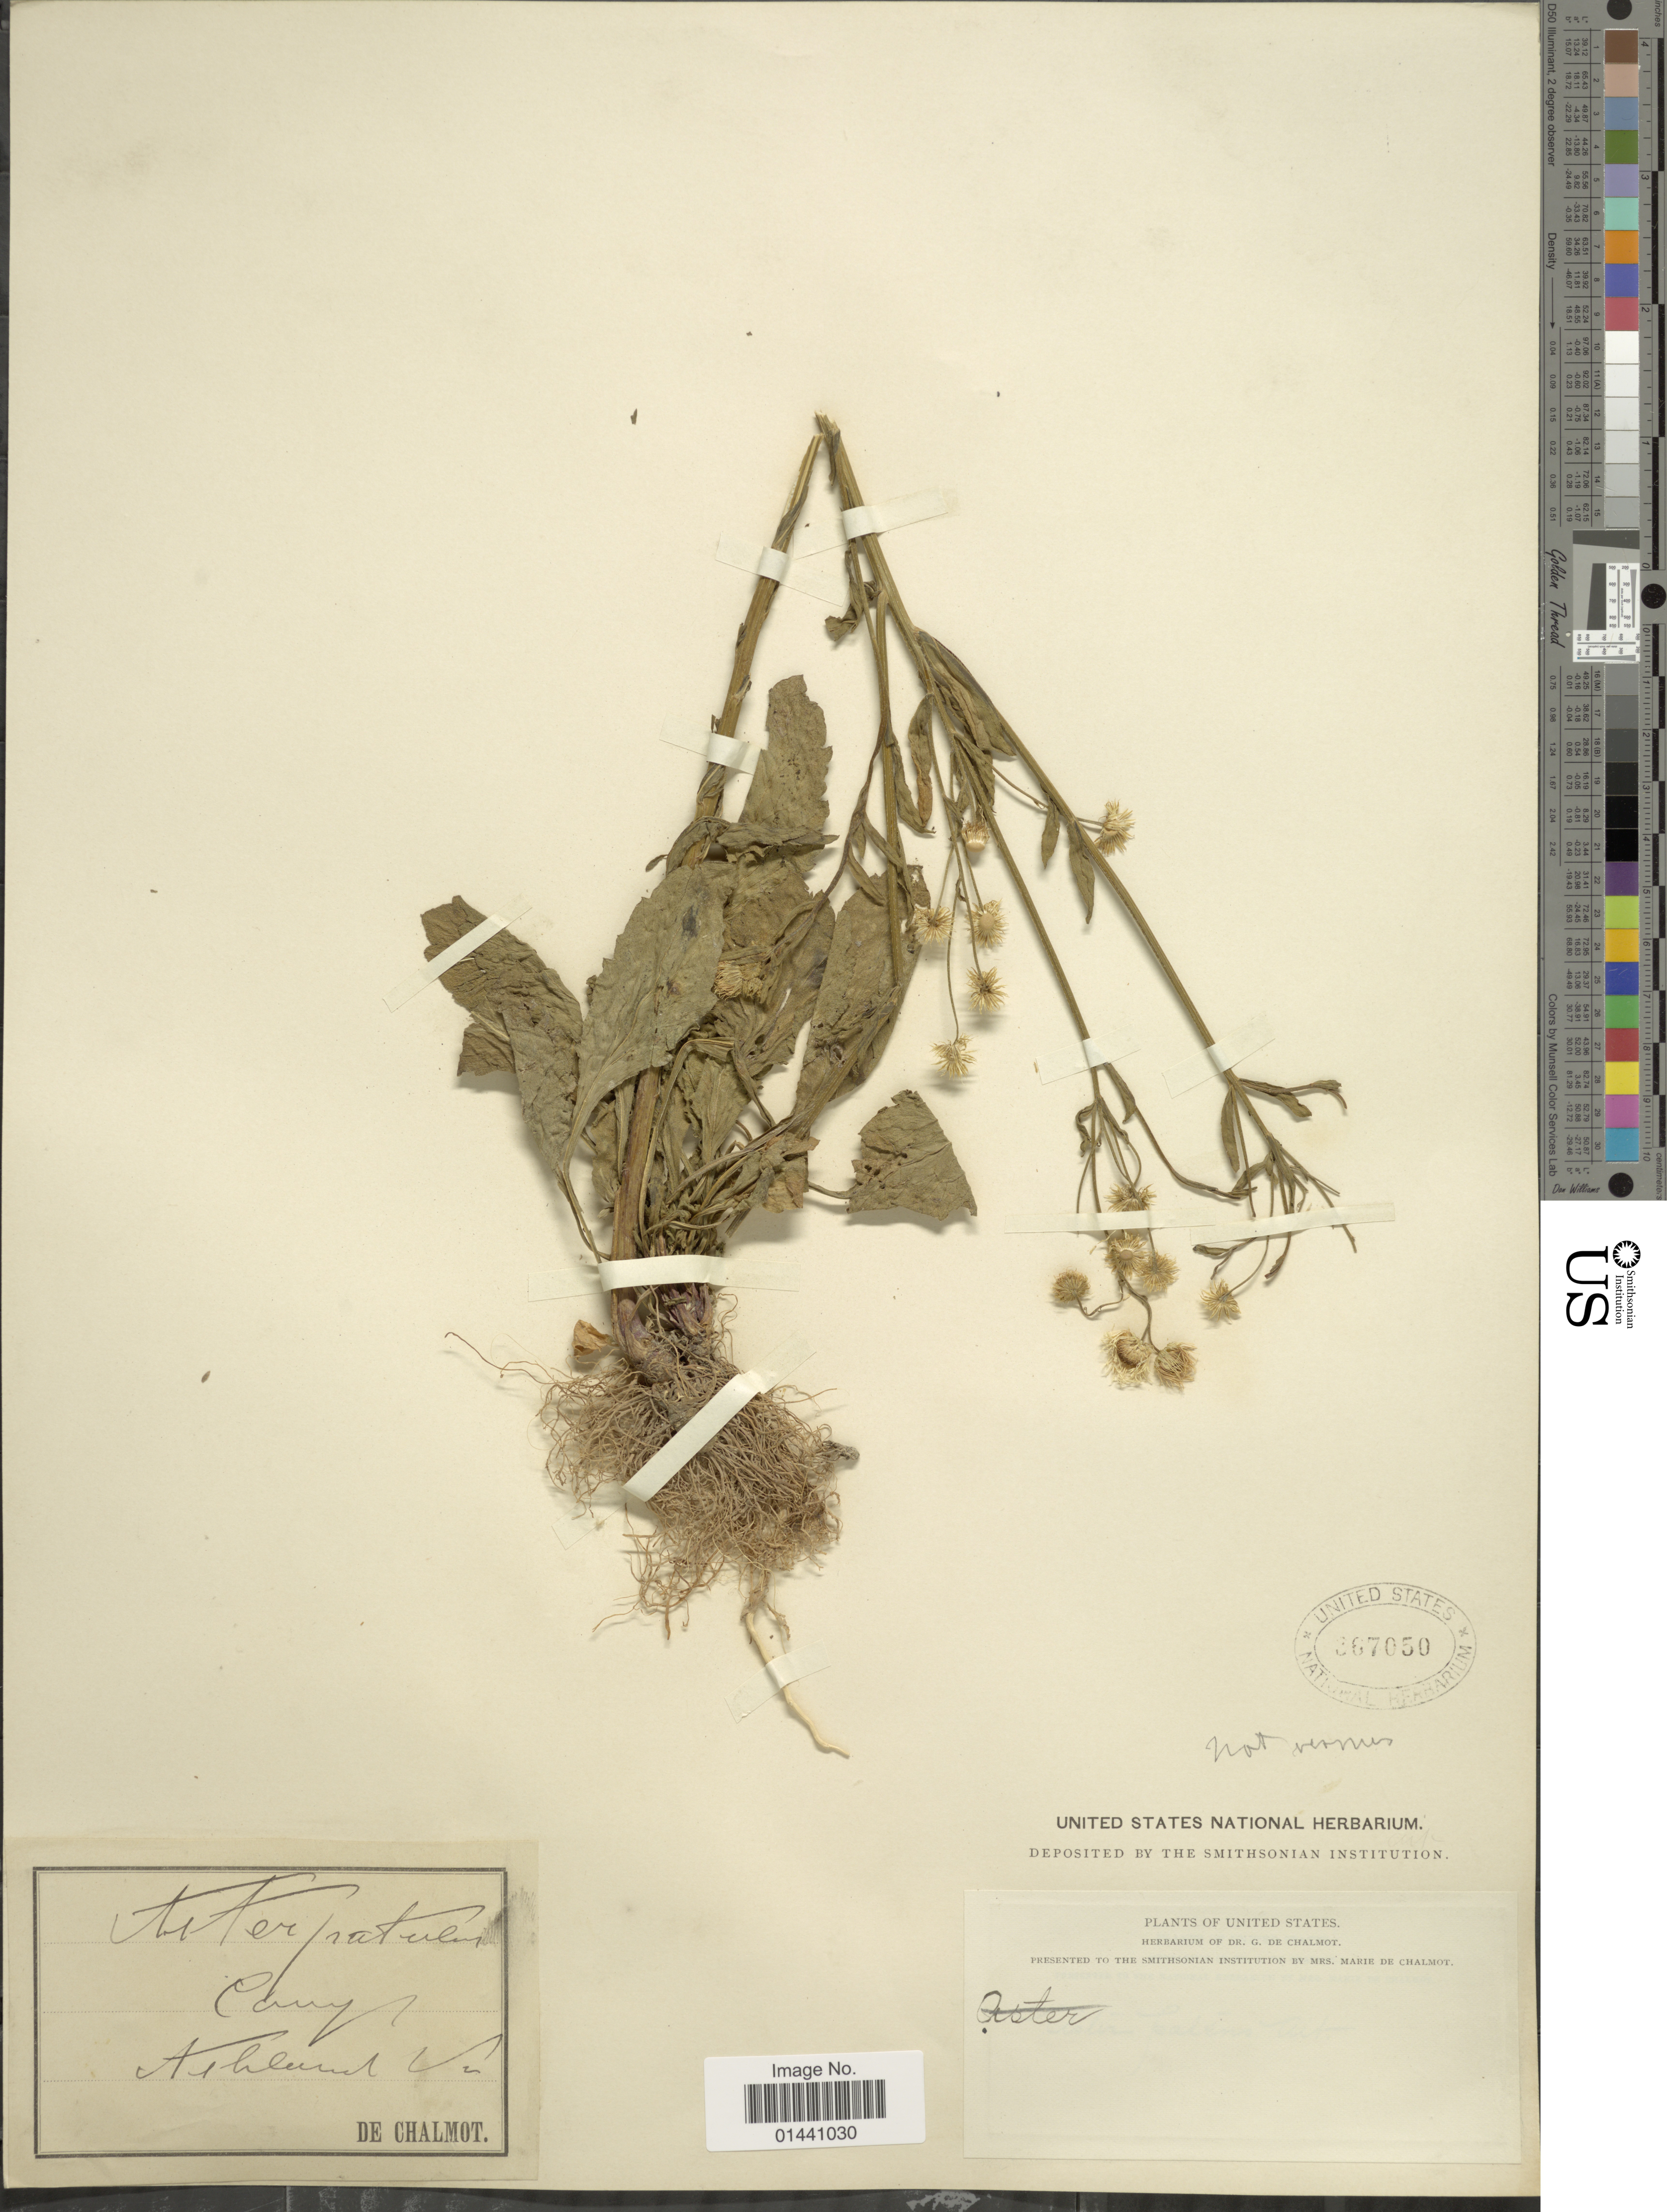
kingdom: Plantae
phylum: Tracheophyta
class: Magnoliopsida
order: Asterales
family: Asteraceae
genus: Erigeron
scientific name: Erigeron vernus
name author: (L.) Torr. & A. Gray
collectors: G. de Chalmot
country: United States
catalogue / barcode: US 367050